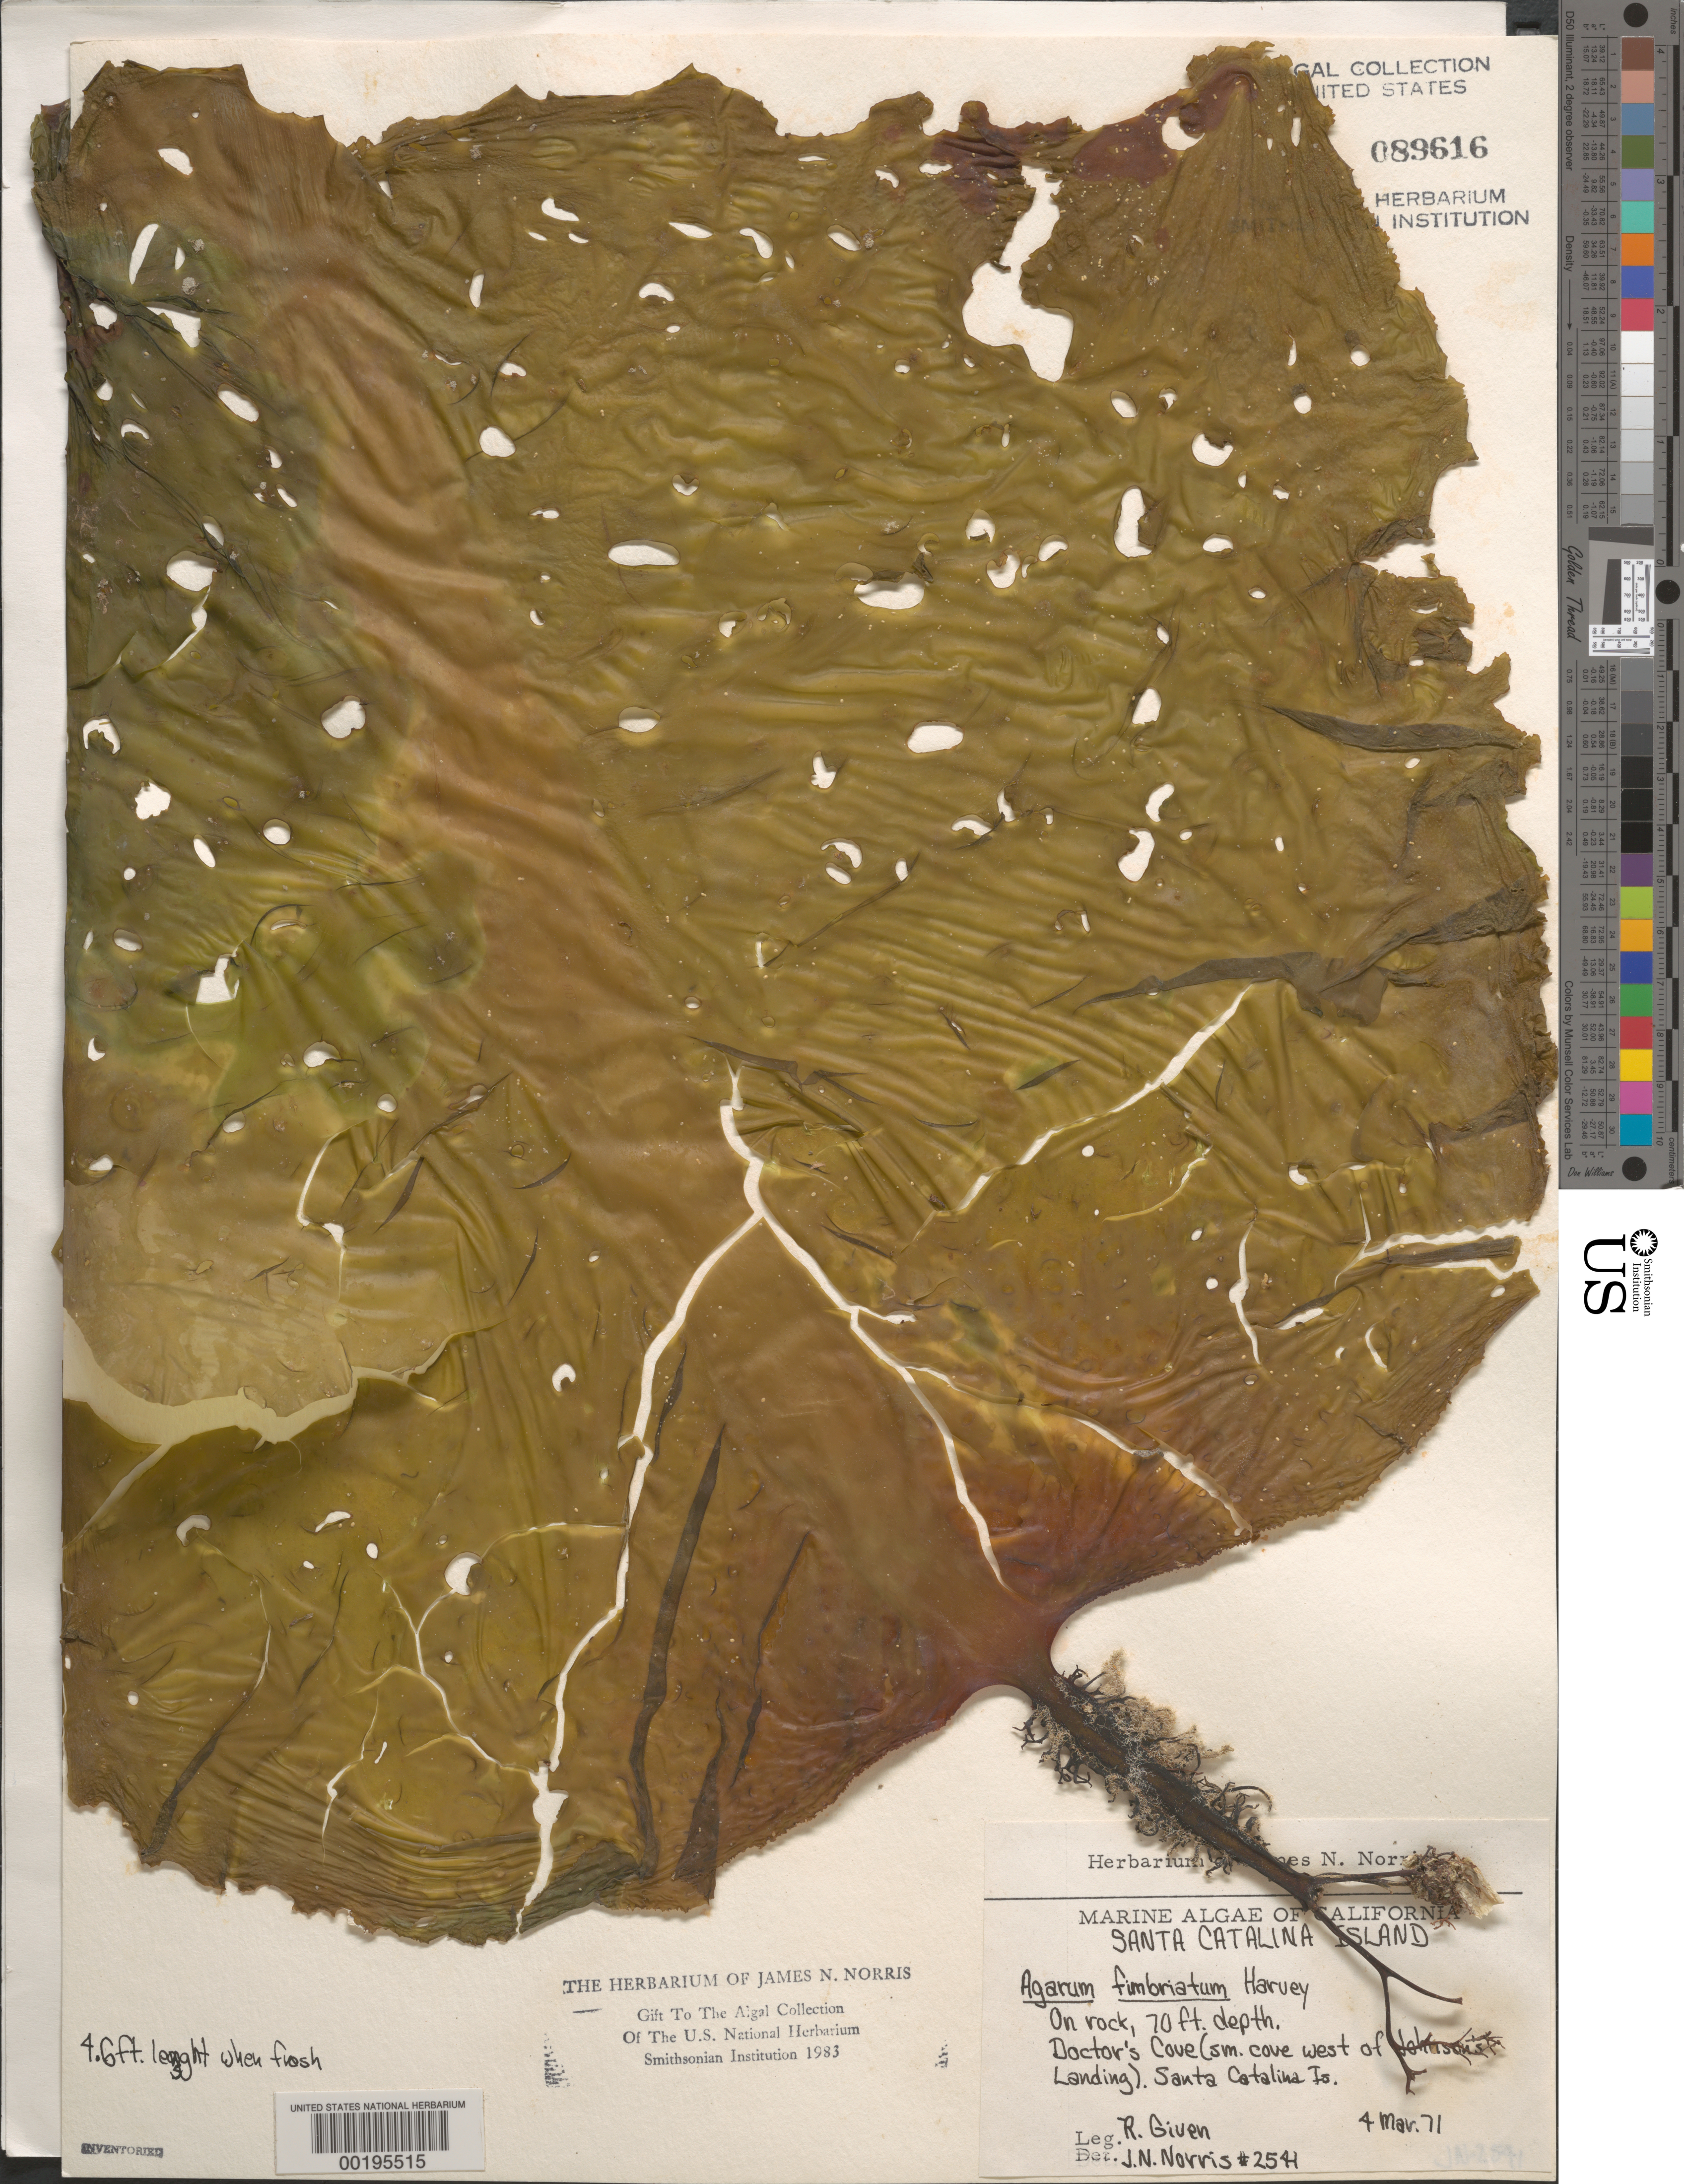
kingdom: Chromista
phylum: Ochrophyta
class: Phaeophyceae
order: Laminariales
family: Agaraceae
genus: Neoagarum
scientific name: Neoagarum fimbriatum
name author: (Harvey) H.Kawai & Hanyuda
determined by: Algae name updating Project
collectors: R. Given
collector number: JN-2541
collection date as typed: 04 Mar 1971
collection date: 1971-03-04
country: United States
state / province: California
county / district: Los Angeles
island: Santa Catalina Island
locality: Doctor's Cove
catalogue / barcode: US 89616